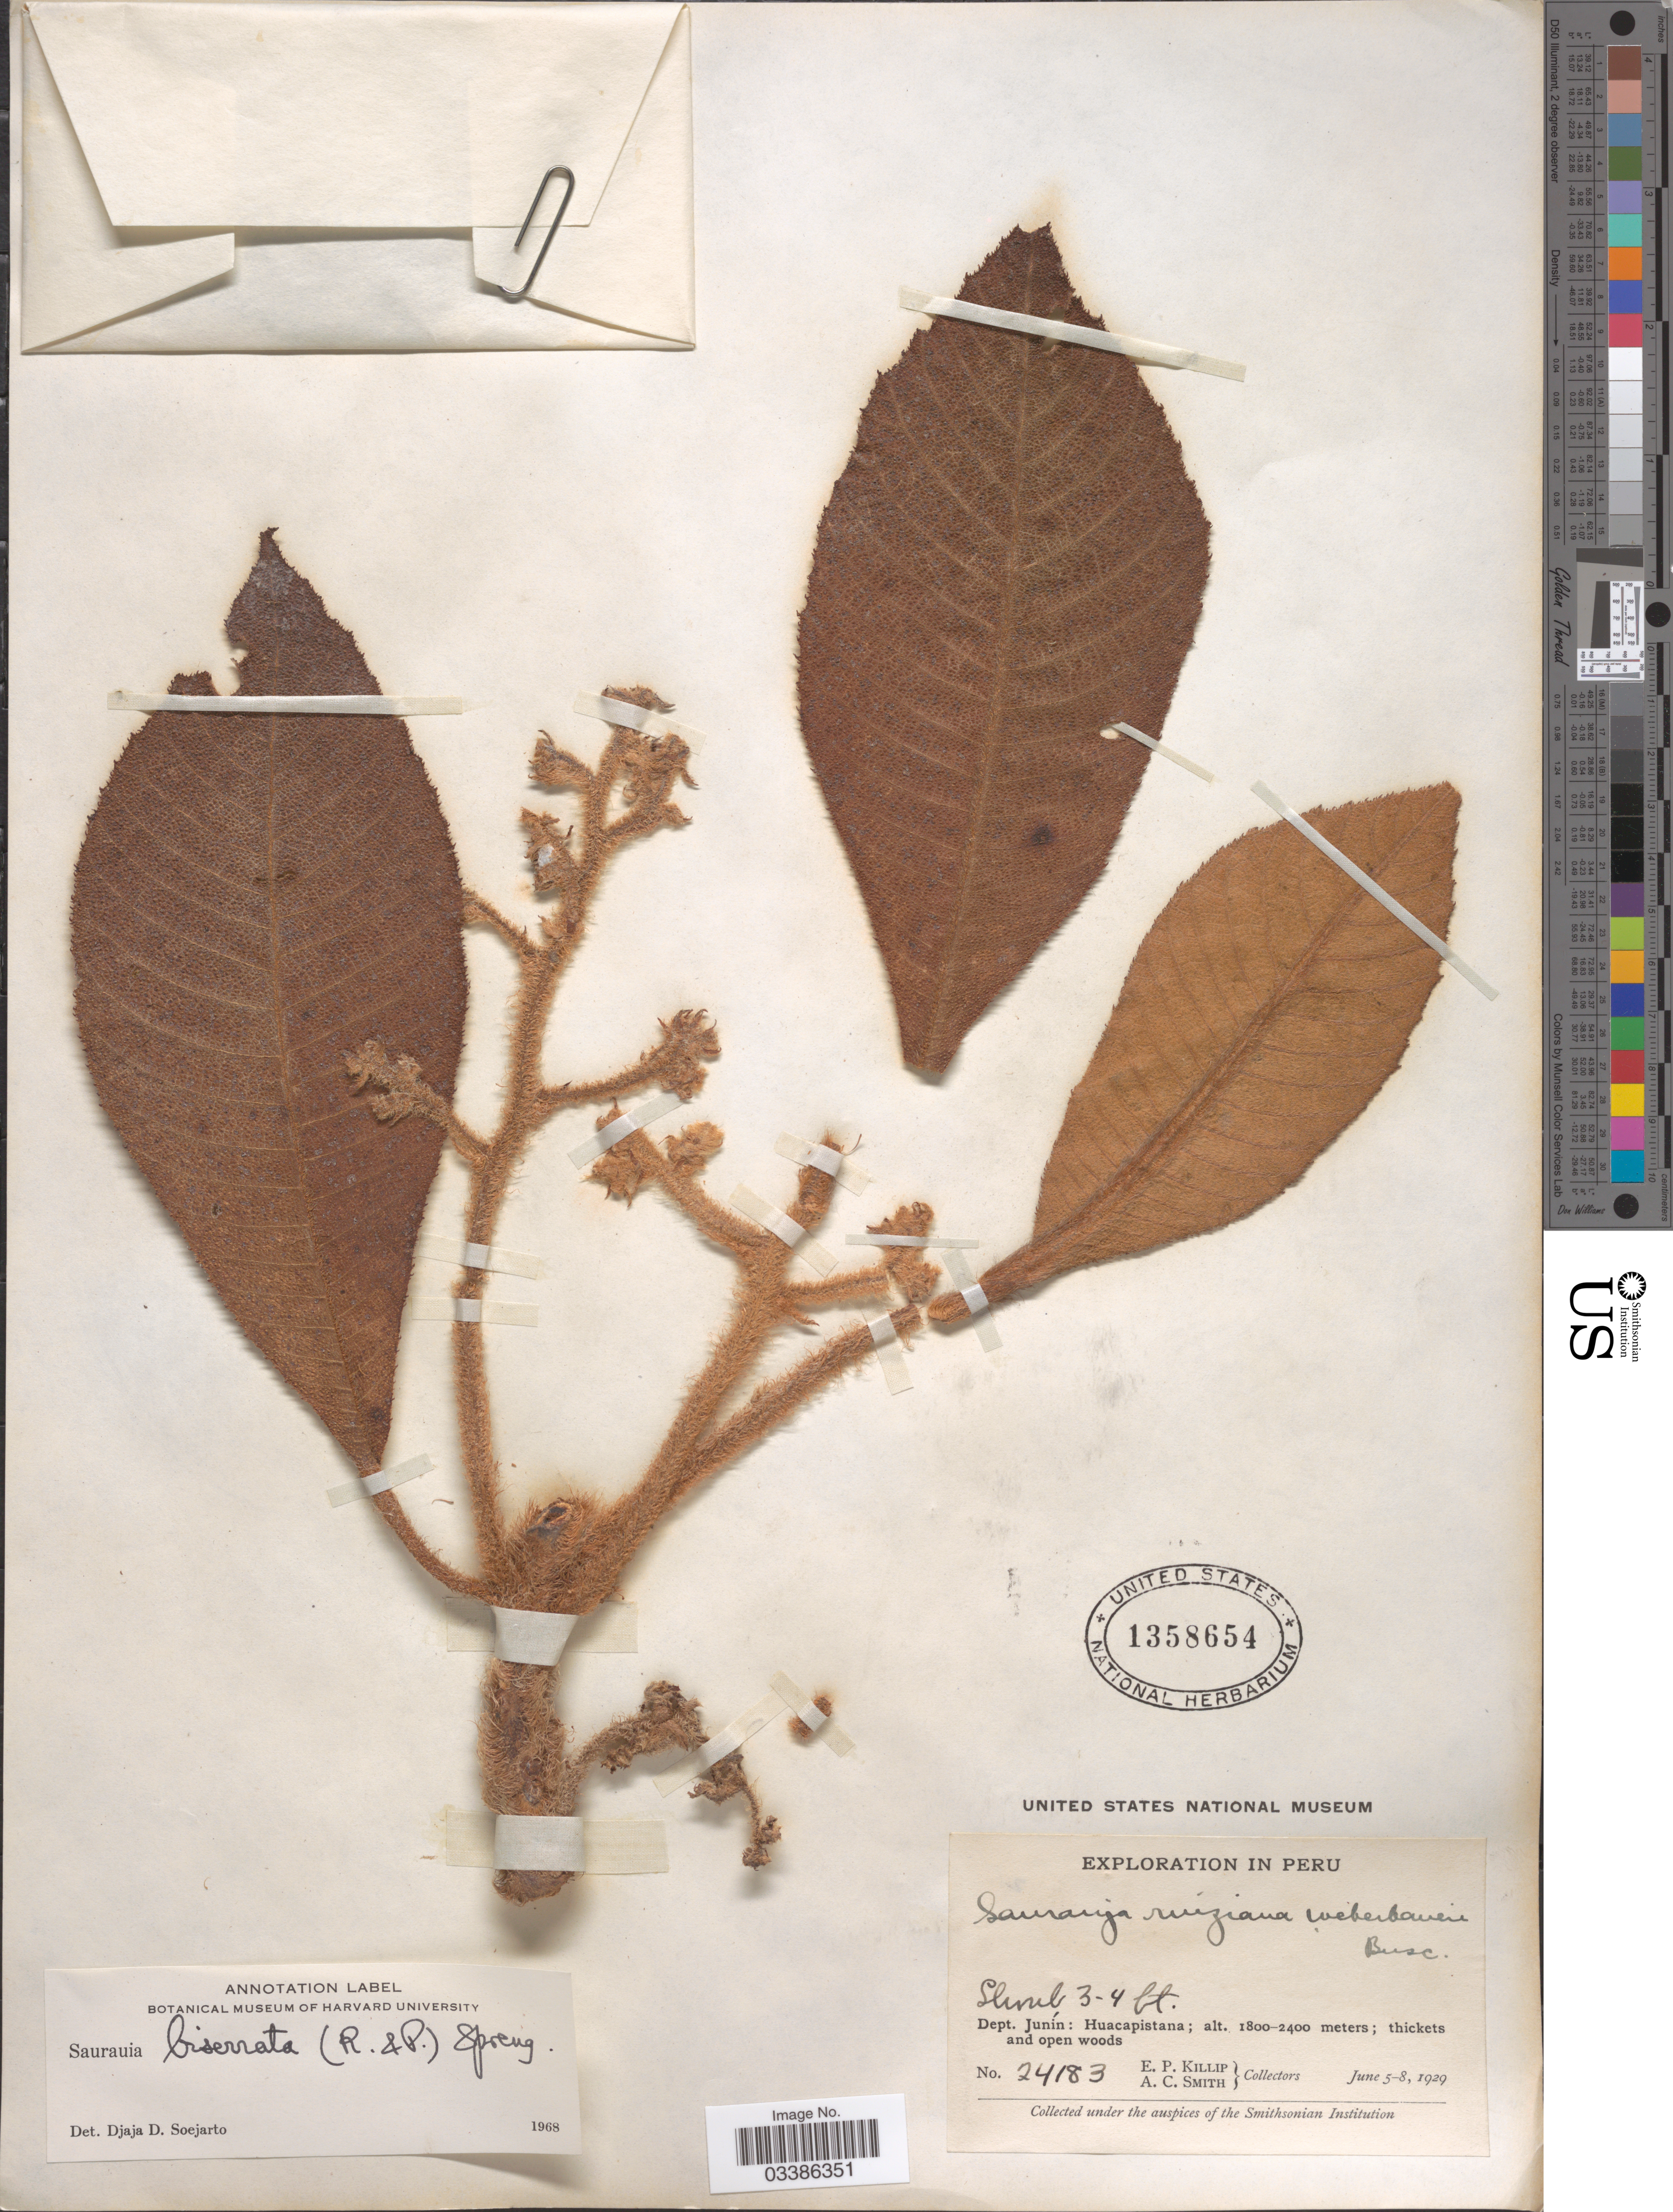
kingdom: Plantae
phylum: Tracheophyta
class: Magnoliopsida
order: Ericales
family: Actinidiaceae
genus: Saurauia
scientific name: Saurauia biserrata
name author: (Ruiz & Pav.) Spreng.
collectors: E. P. Killip & A. C. Smith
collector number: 24183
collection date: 1929-06-05/1929-06-08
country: Peru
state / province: Junín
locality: Dept. Junín: Huacapistana.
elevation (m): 1800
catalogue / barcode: US 1358654